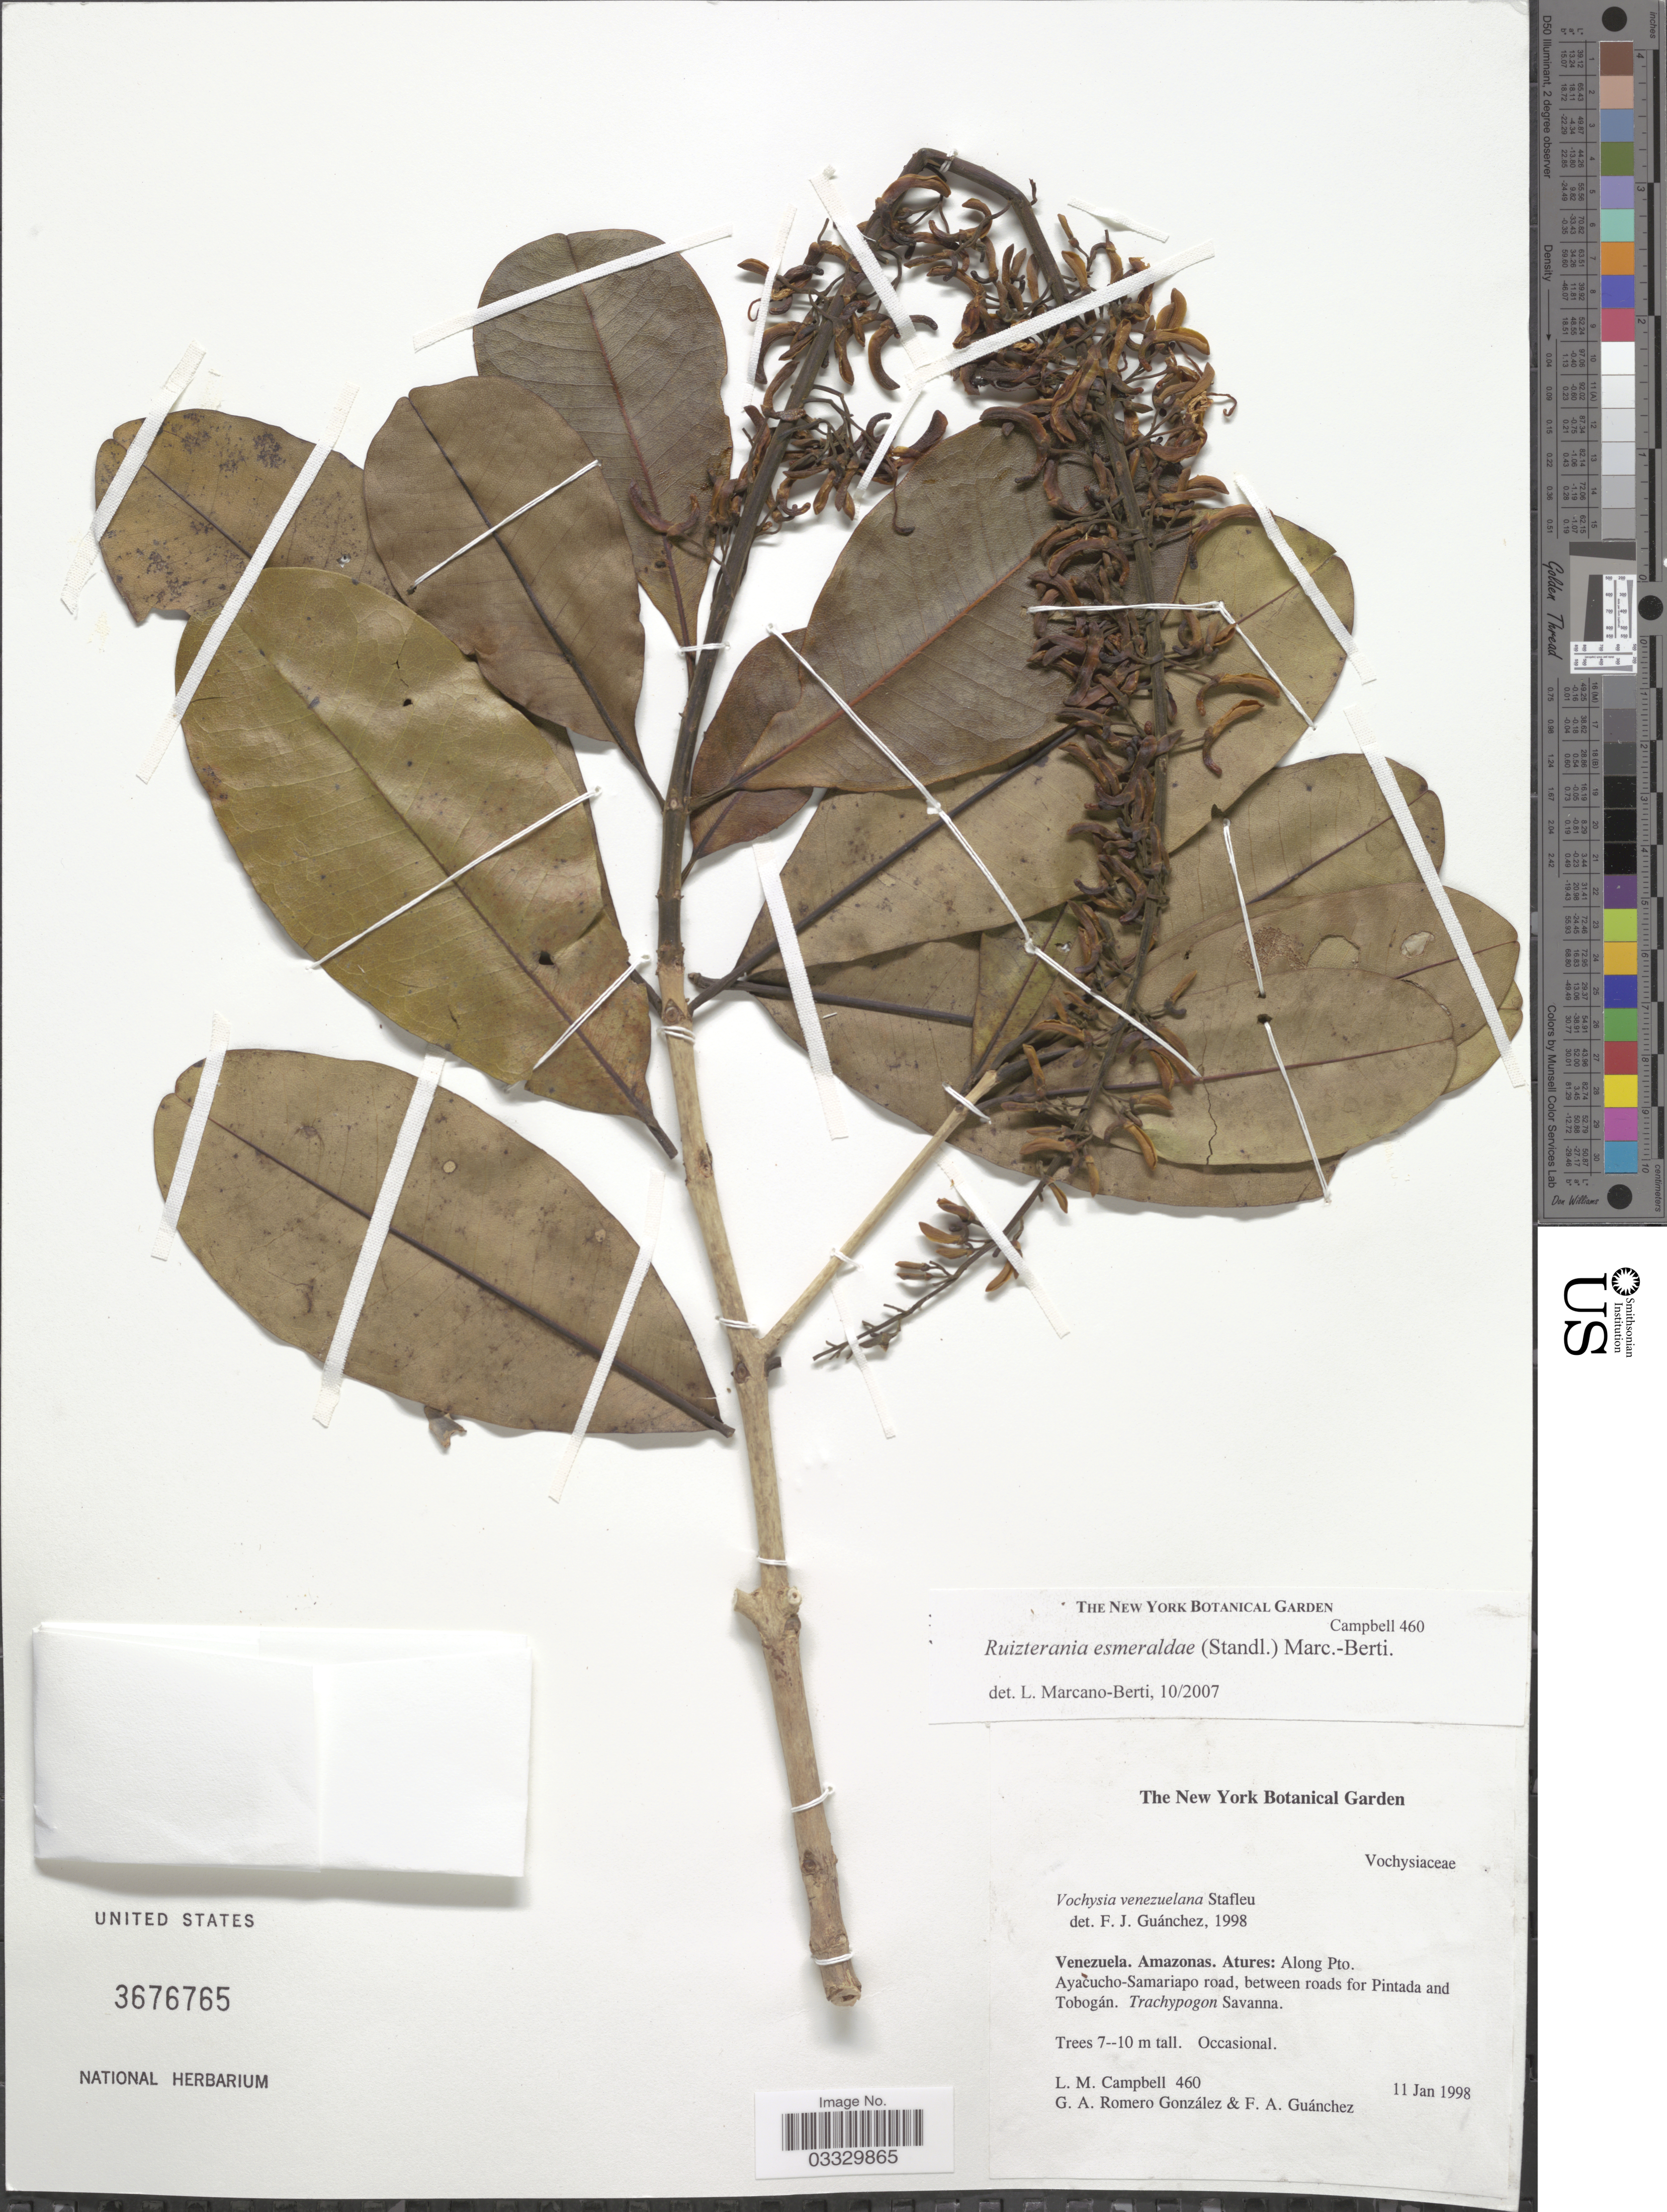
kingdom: Plantae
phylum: Tracheophyta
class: Magnoliopsida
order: Myrtales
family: Vochysiaceae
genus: Ruizterania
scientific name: Ruizterania esmeraldae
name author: (Standl.) Marc.-Berti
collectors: L. Campbell, G. A. Romero & F. Guánchez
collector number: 460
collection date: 1998-01-11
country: Venezuela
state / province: Amazonas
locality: Along Pto. Ayacucho-Samariapo road, between roads for Pintada and Tobogán.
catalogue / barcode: US 3676765